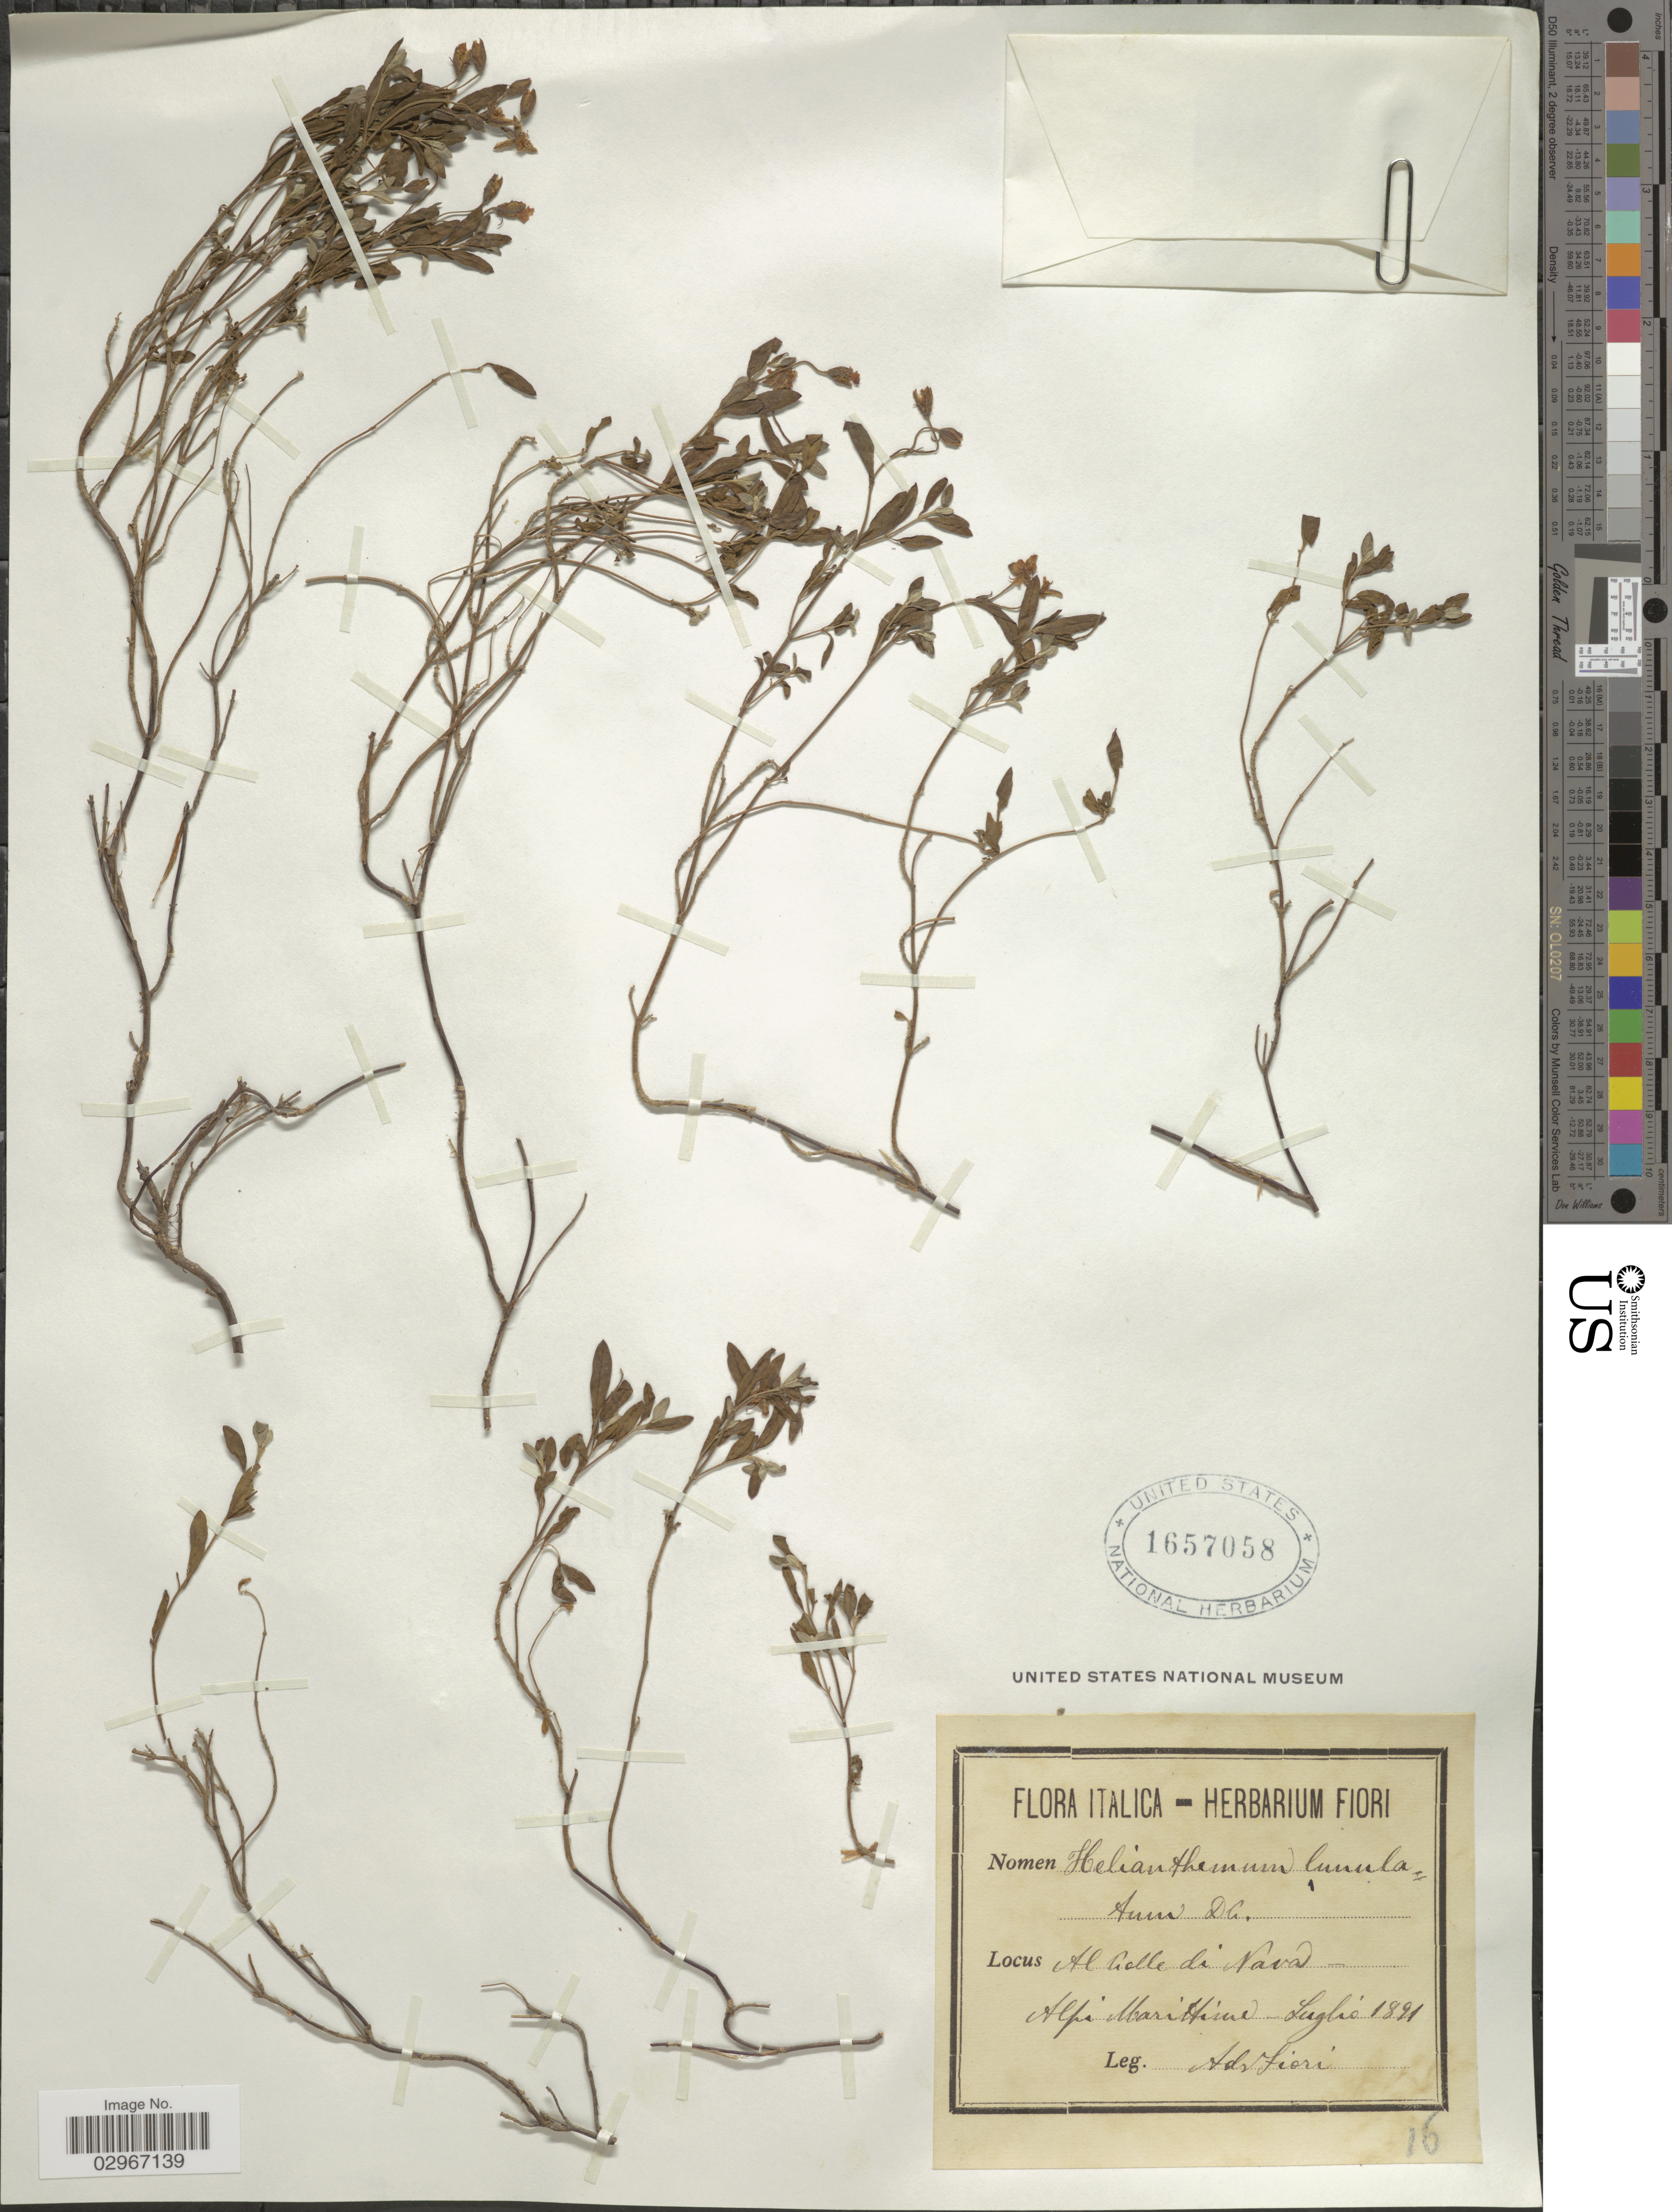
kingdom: Plantae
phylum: Tracheophyta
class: Magnoliopsida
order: Malvales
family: Cistaceae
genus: Helianthemum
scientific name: Helianthemum lunulatum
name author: (All.) DC.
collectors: A. Fiori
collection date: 1891-07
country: Italy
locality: Al Colle di Nava. Alpi Maritime.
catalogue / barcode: US 1657058